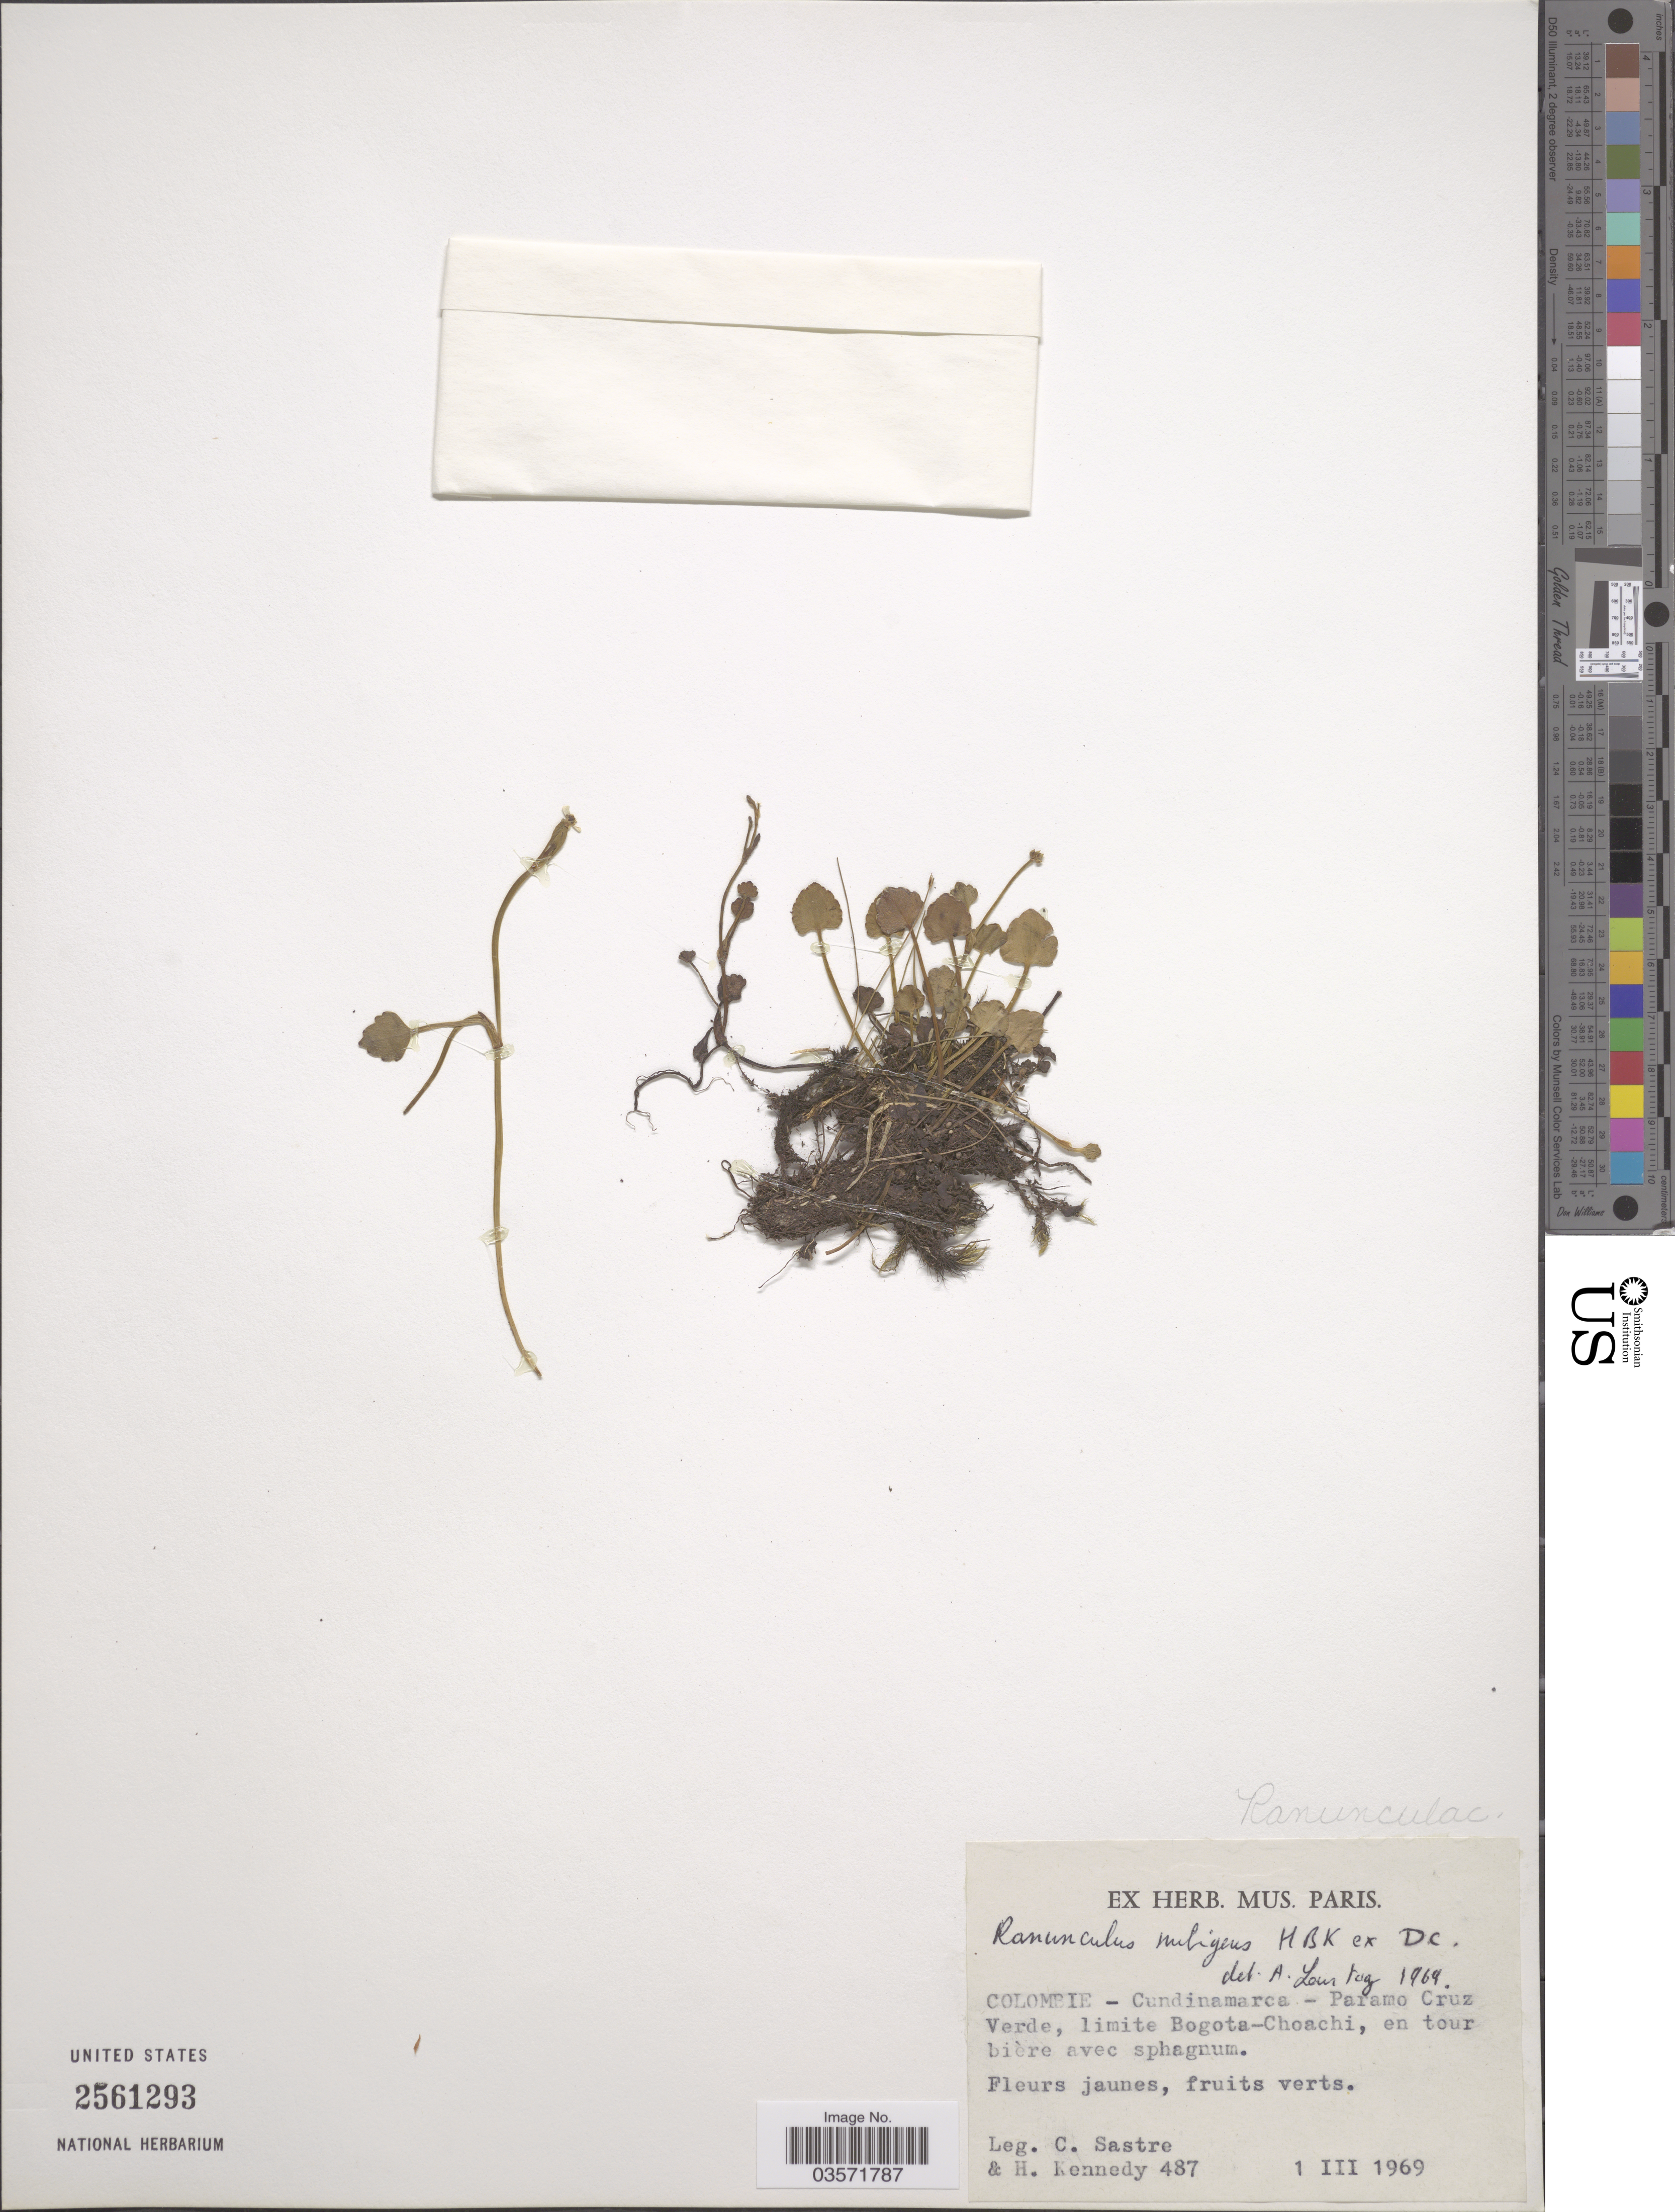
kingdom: Plantae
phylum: Tracheophyta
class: Magnoliopsida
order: Ranunculales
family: Ranunculaceae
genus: Ranunculus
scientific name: Ranunculus nubigenus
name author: Humb. et al. ex DC.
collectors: C. Sastre & H. Kennedy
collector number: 487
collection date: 1969-03-01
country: Colombia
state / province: Cundinamarca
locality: Paramo Cruz Verde, limite Bogota-Choachi.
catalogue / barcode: US 2561293